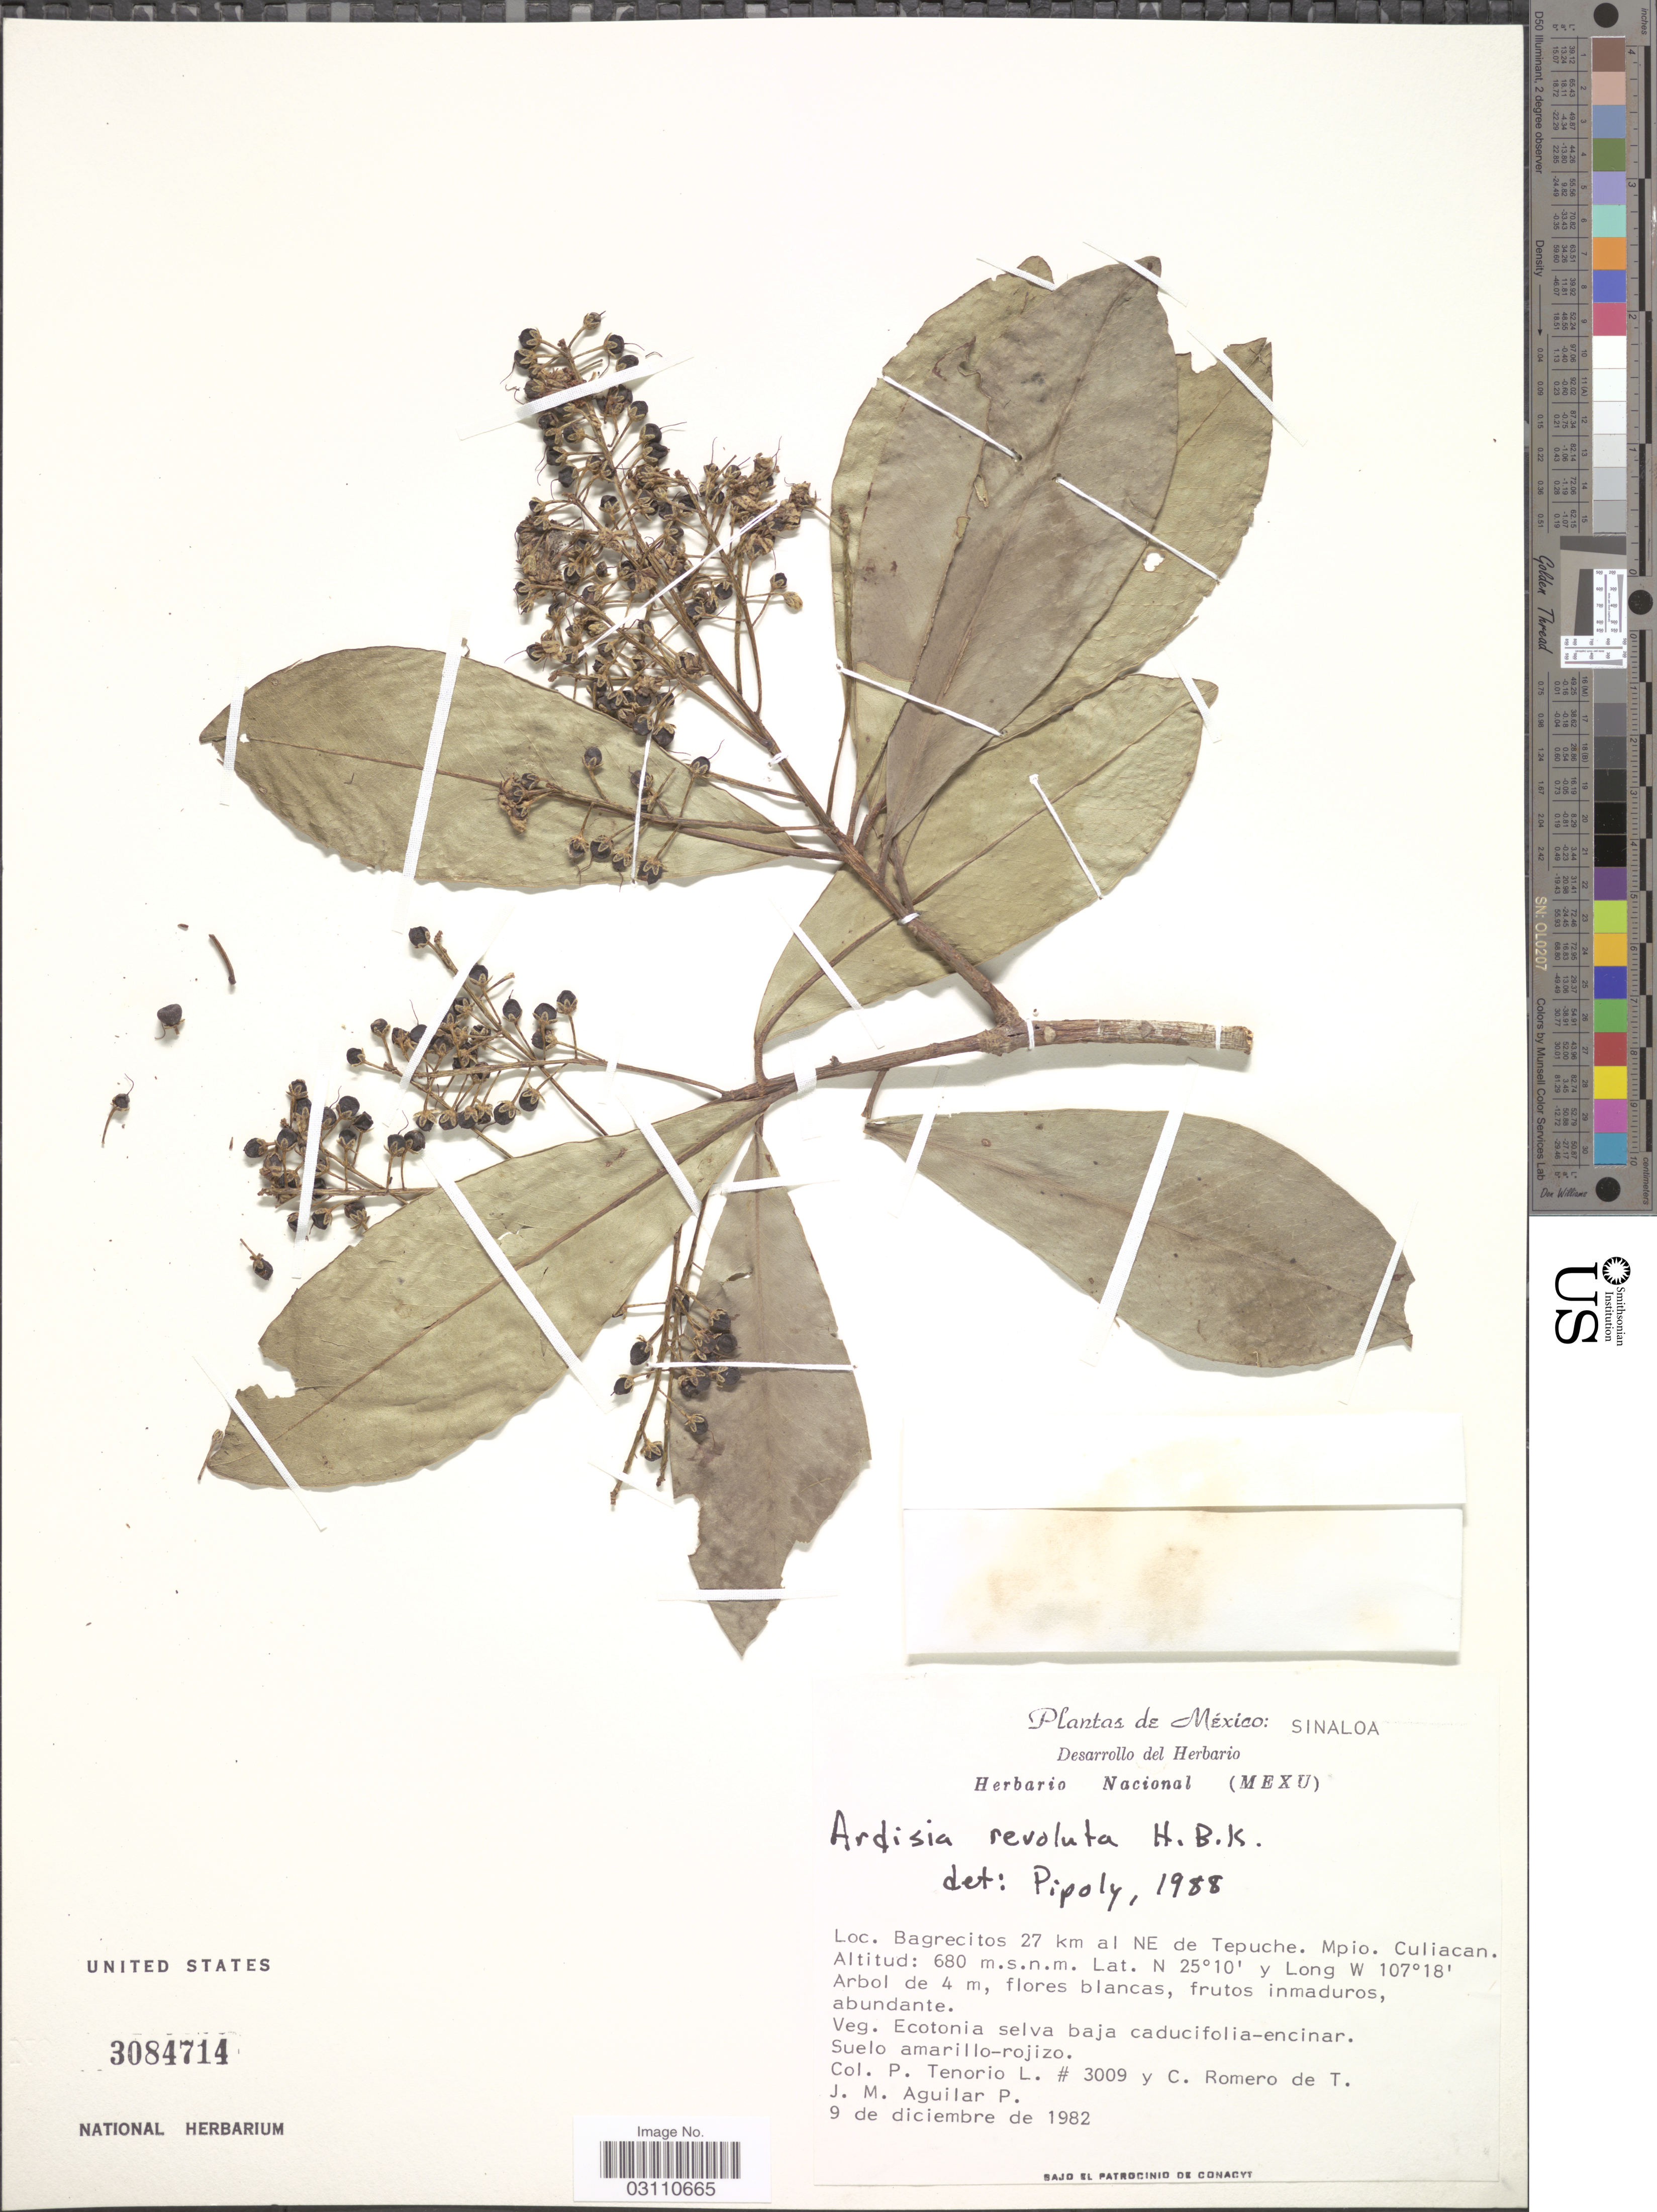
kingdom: Plantae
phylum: Tracheophyta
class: Magnoliopsida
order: Ericales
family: Primulaceae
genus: Ardisia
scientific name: Ardisia revoluta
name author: Kunth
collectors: P. Tenorio L., C. Romero de T. & Aguilar P., J. M.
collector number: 3009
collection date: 1982-12-09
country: Mexico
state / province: Sinaloa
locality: Bagrecitos 27 km al NE de Tepuche. Mpio. Culiacan.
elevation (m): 680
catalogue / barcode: US 3084714